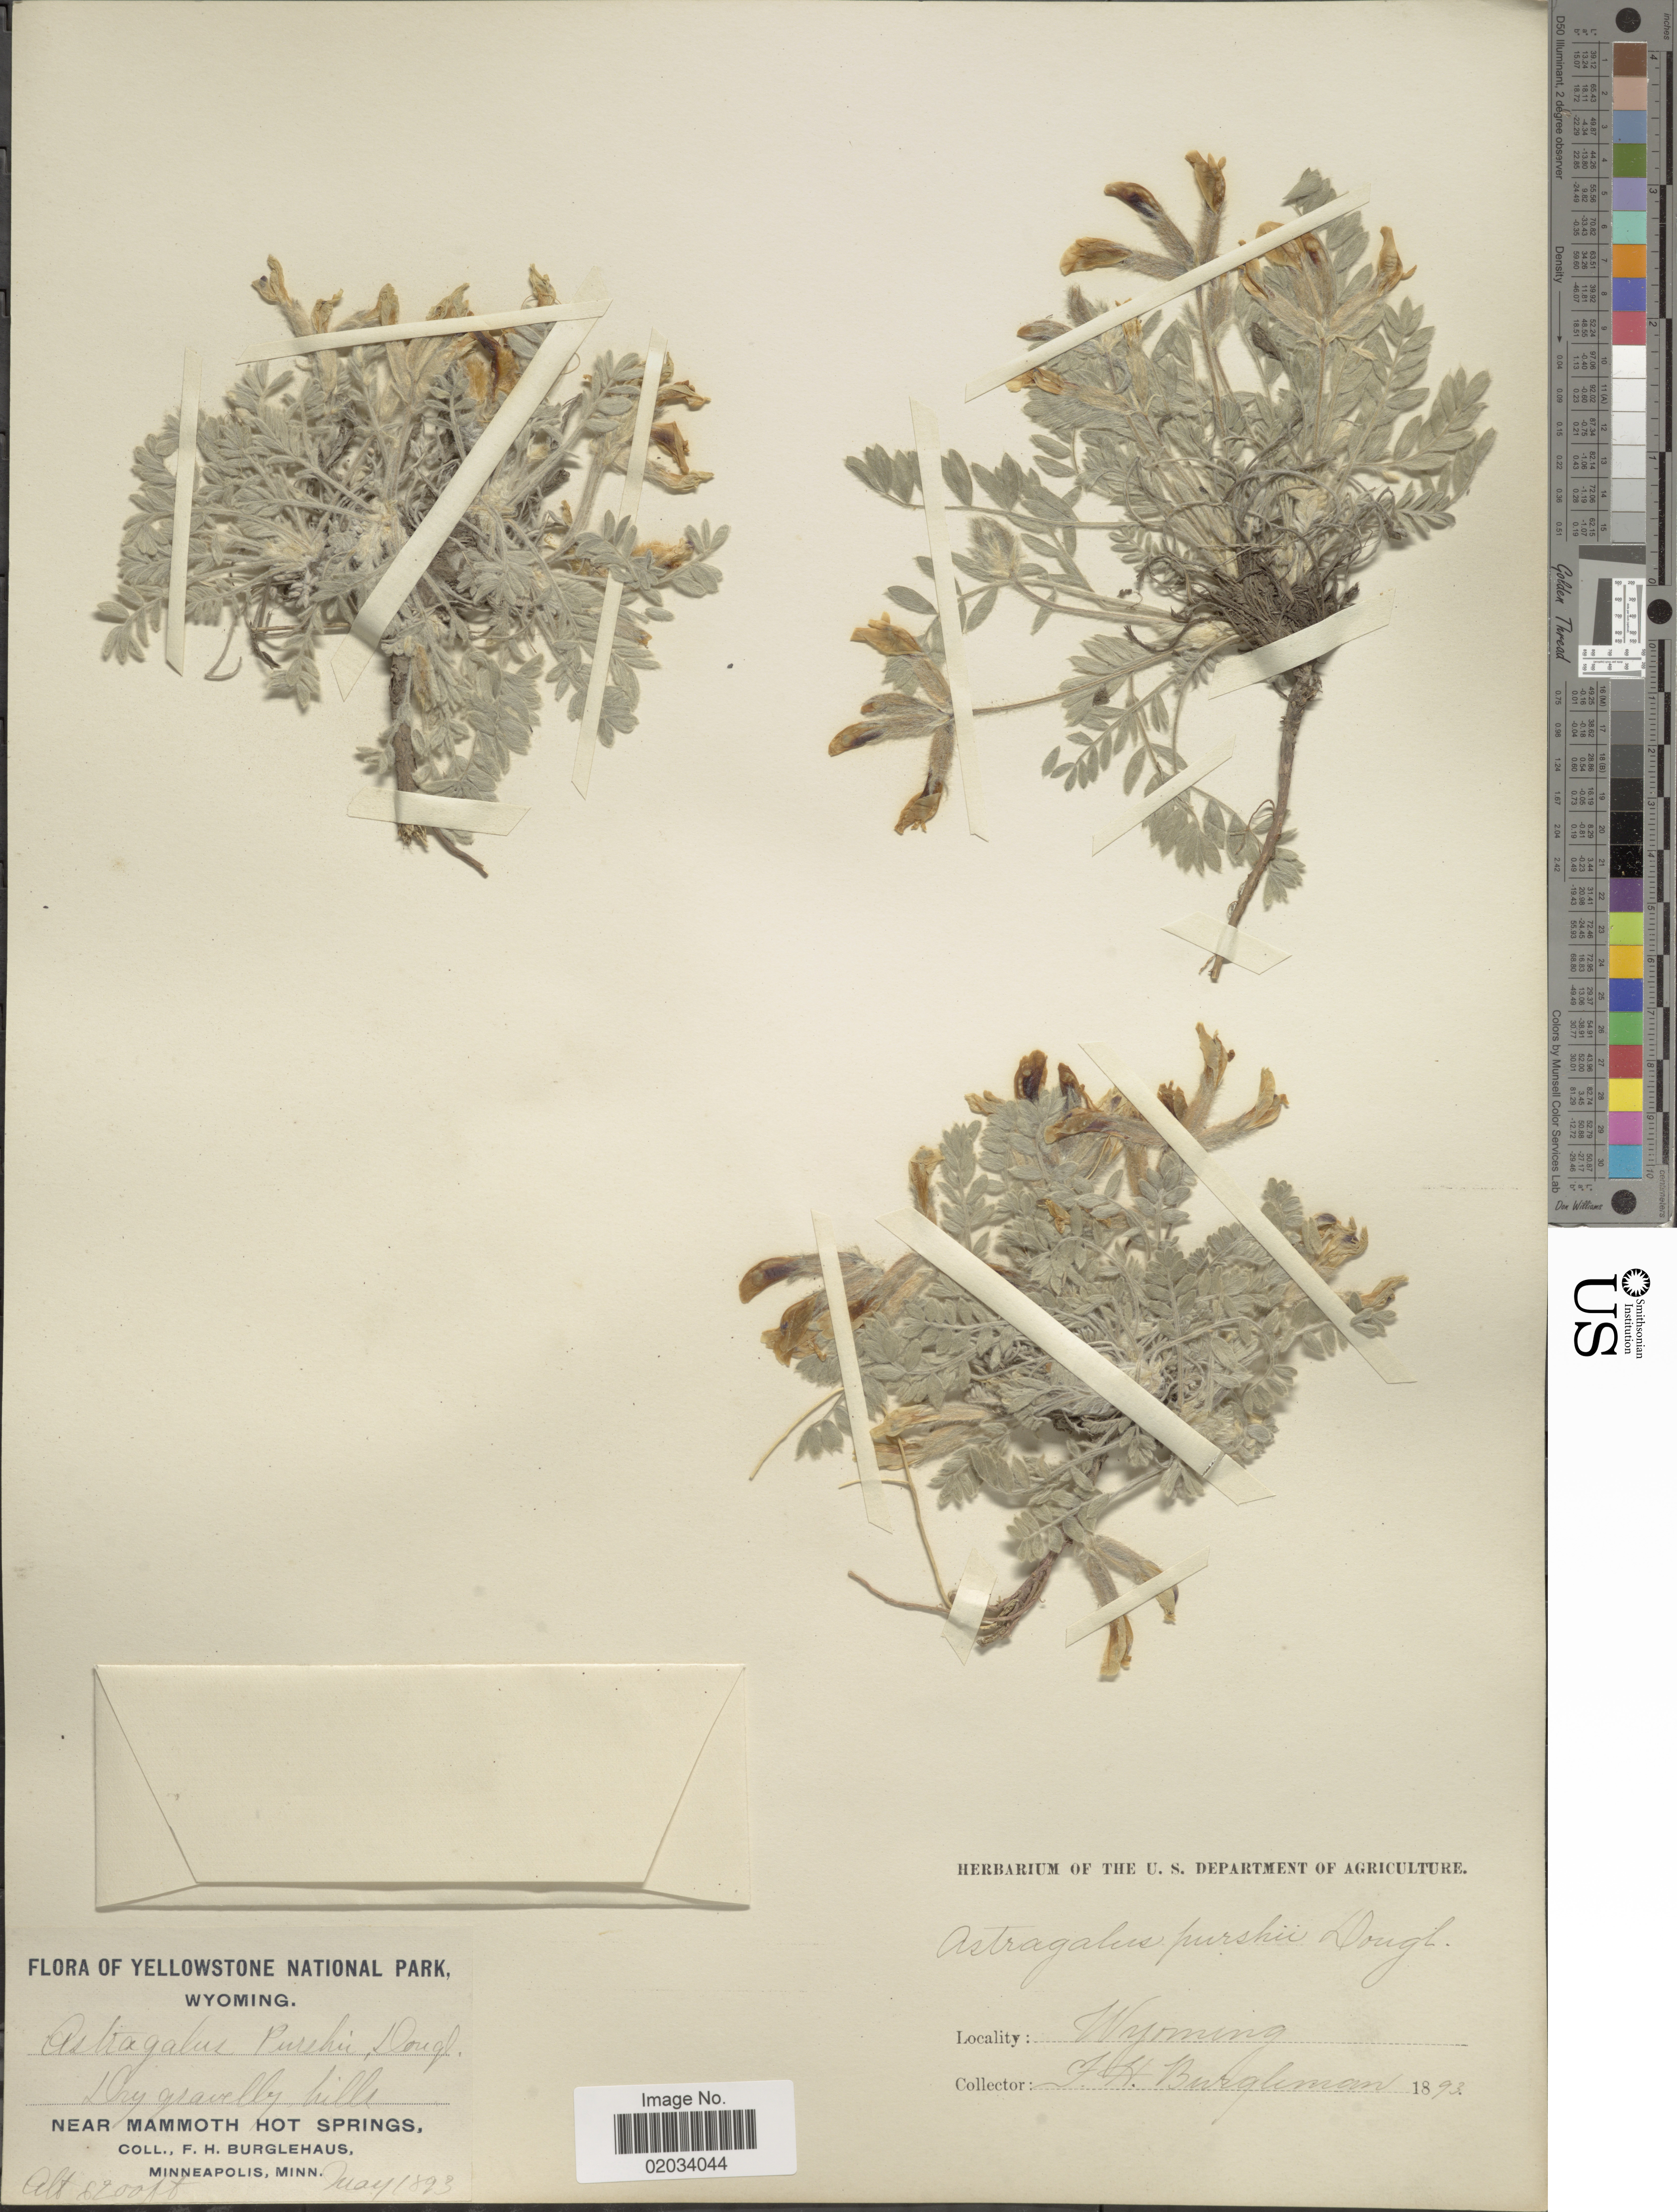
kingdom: Plantae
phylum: Tracheophyta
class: Magnoliopsida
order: Fabales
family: Fabaceae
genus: Astragalus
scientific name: Astragalus purshii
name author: Douglas ex Hook.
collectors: F. Burglehaus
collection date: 1893-05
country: United States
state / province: Wyoming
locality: Yellowstone National Park. Near Mammoth Hot Springs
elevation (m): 1890